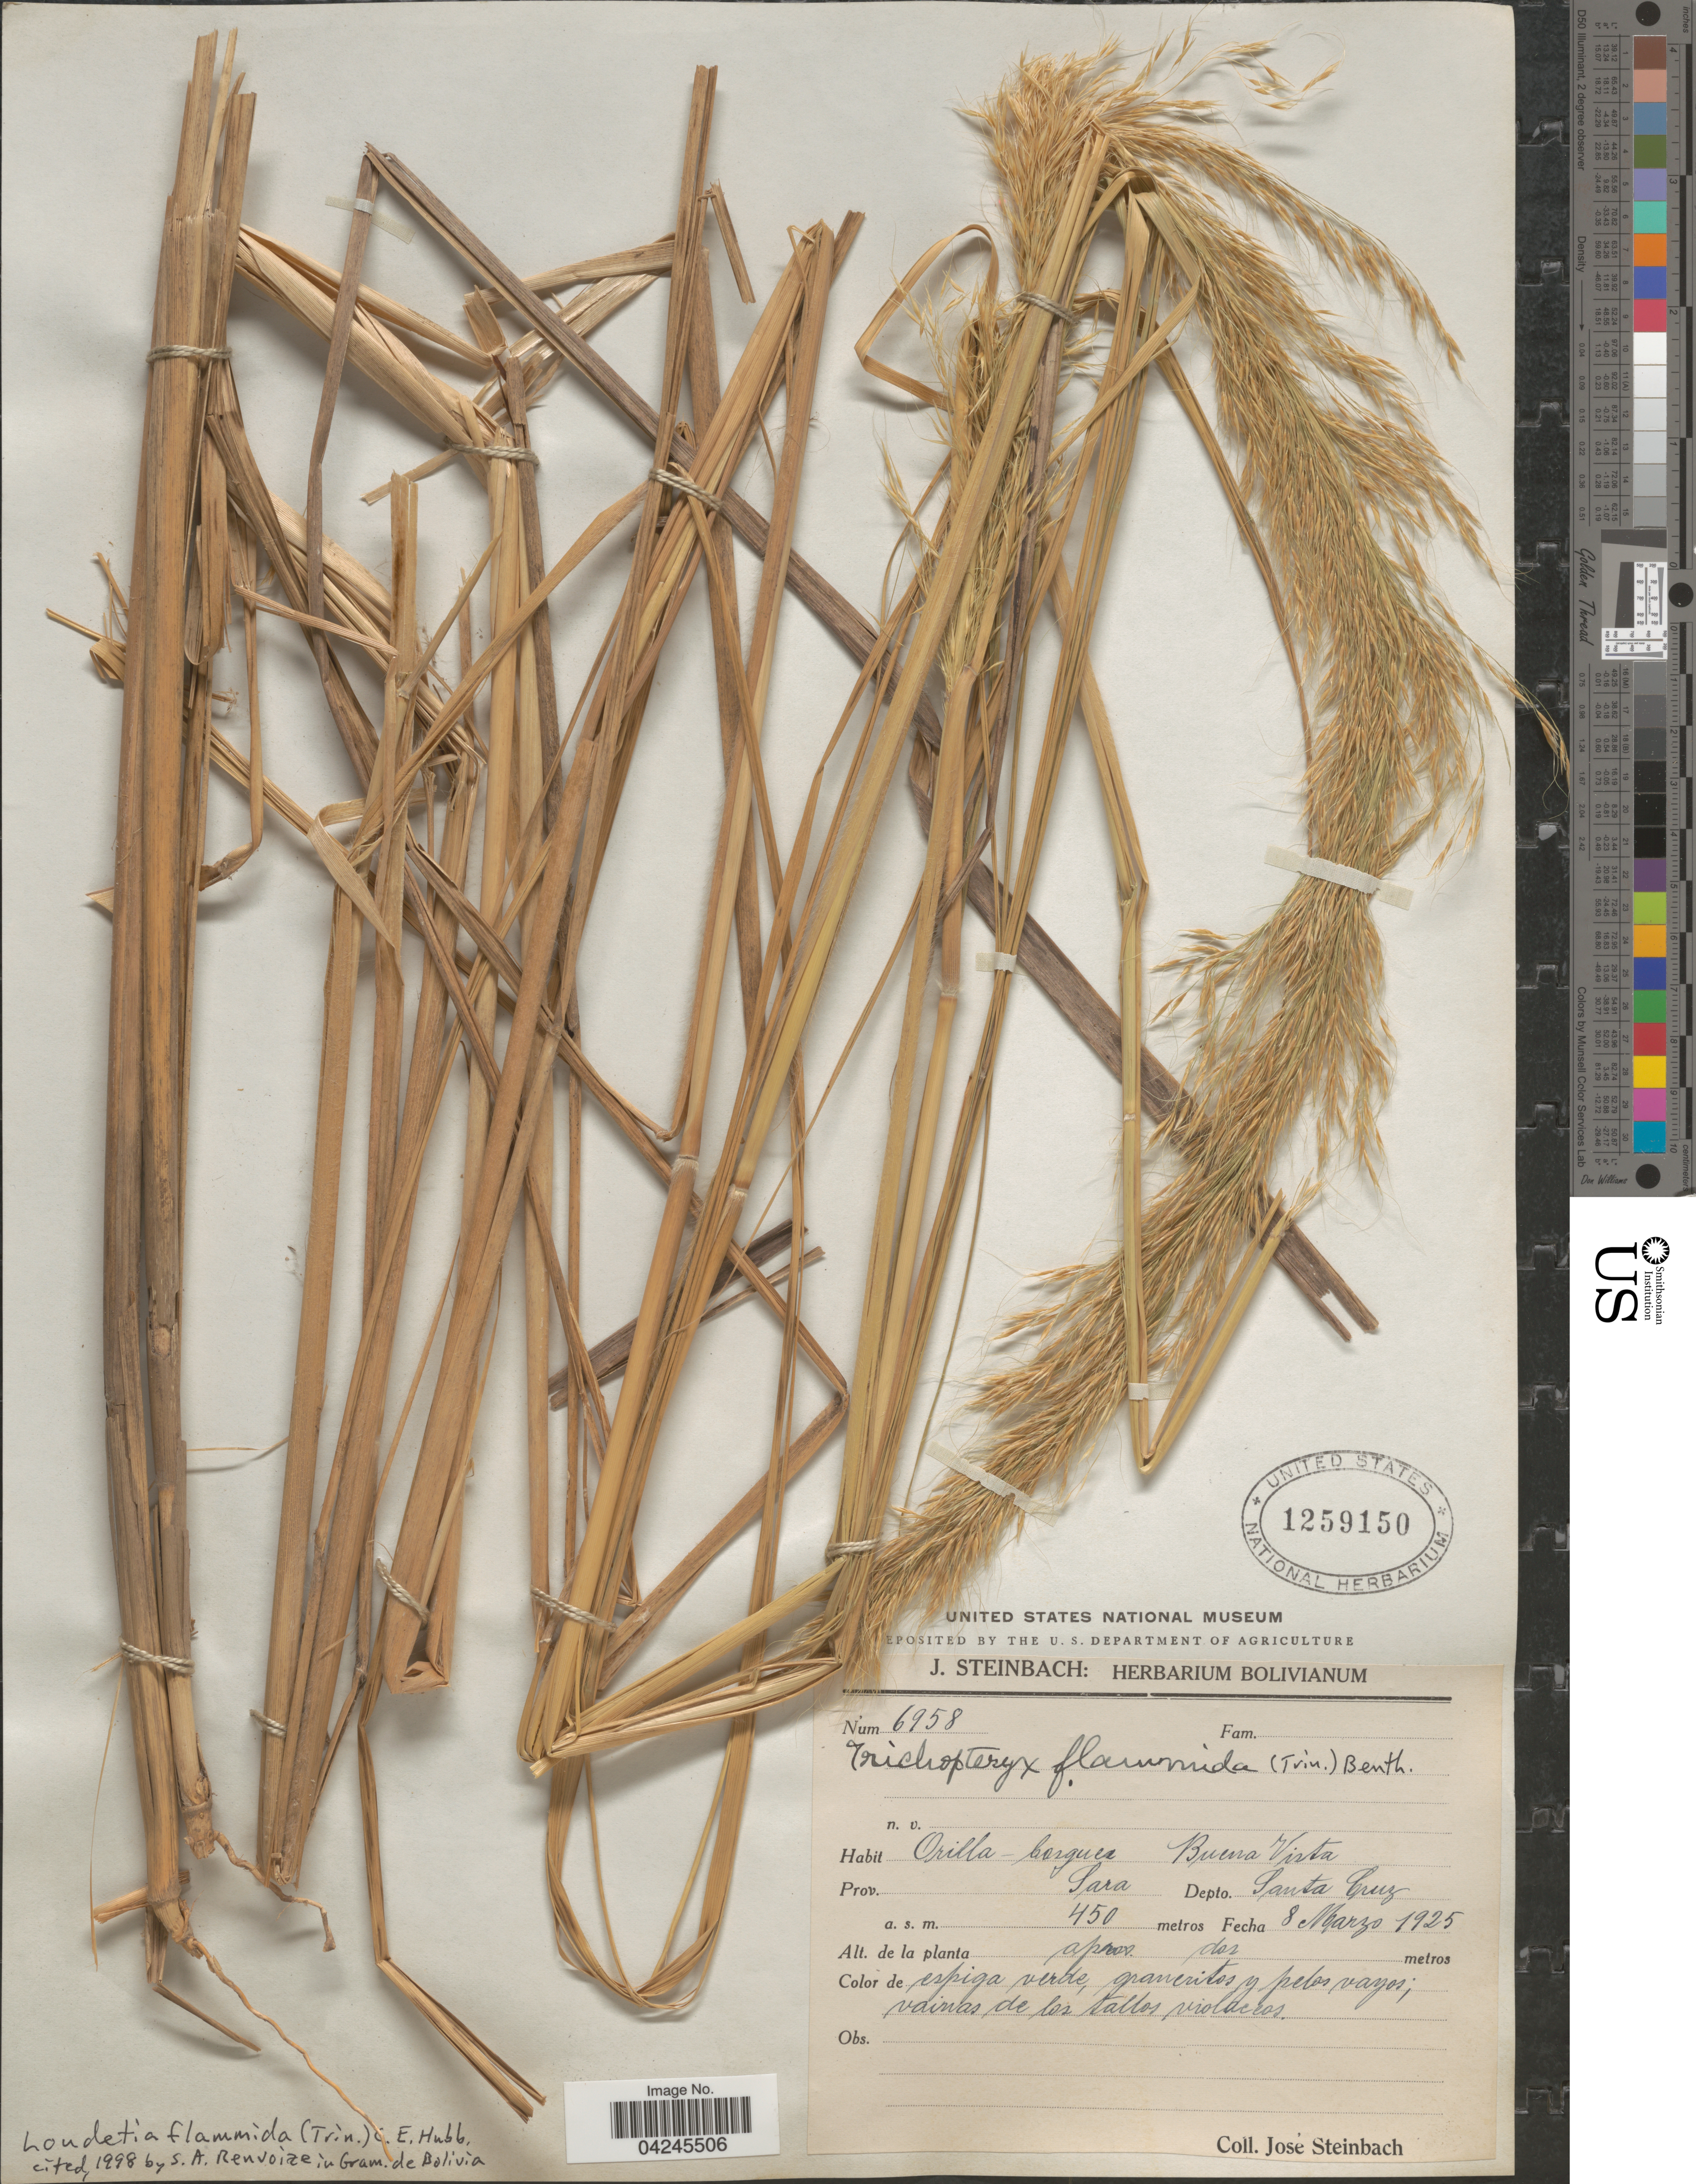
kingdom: Plantae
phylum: Tracheophyta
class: Liliopsida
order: Poales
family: Poaceae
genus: Loudetia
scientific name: Loudetia flammida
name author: (Trin.) C. E. Hubb.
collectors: J. Steinbach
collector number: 6958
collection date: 1925-03-08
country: Bolivia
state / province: Santa Cruz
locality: Orilla bosques Buena Vista. Prov. Sara. Depto. Santa Cruz.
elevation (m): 450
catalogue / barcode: US 1259150